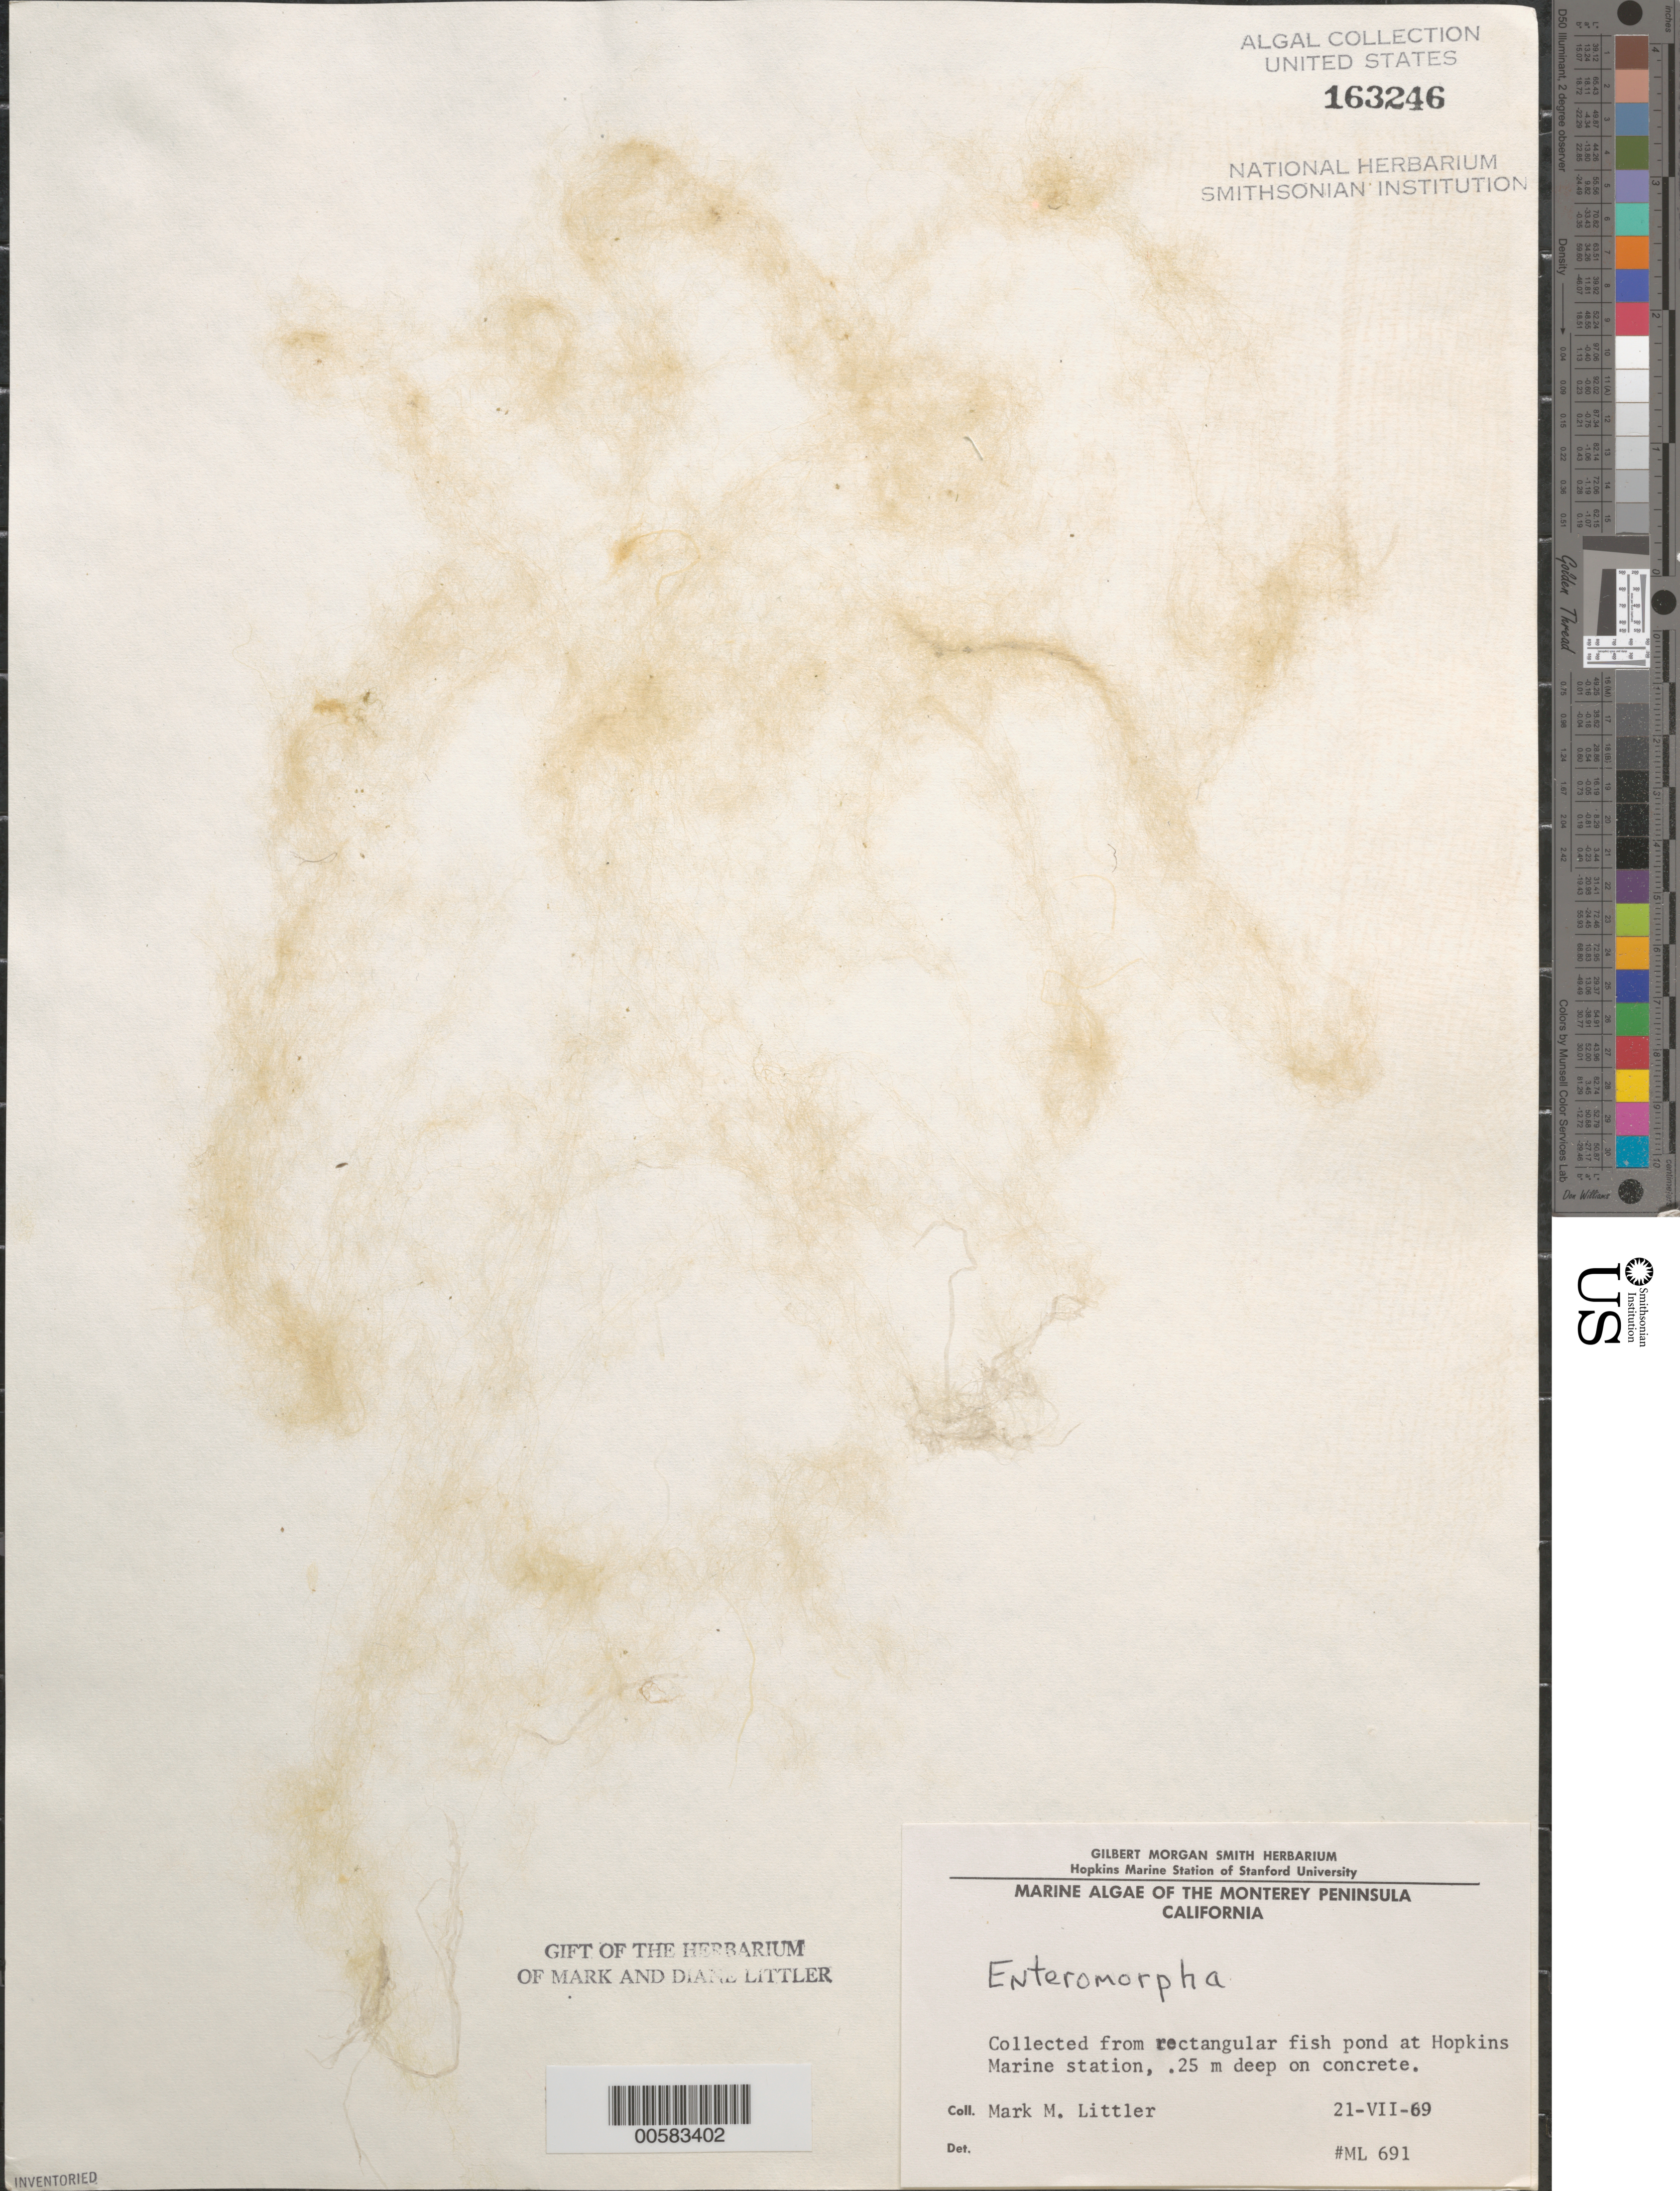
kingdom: Plantae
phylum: Chlorophyta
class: Ulvophyceae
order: Ulvales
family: Ulvaceae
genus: Ulva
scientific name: Ulva sp.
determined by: Algae name updating Project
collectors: M. M. Littler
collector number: ML 691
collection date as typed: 21 Jul 1969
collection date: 1969-07-21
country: United States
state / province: California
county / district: Monterey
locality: Hopkins Marine Station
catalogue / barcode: US 163246